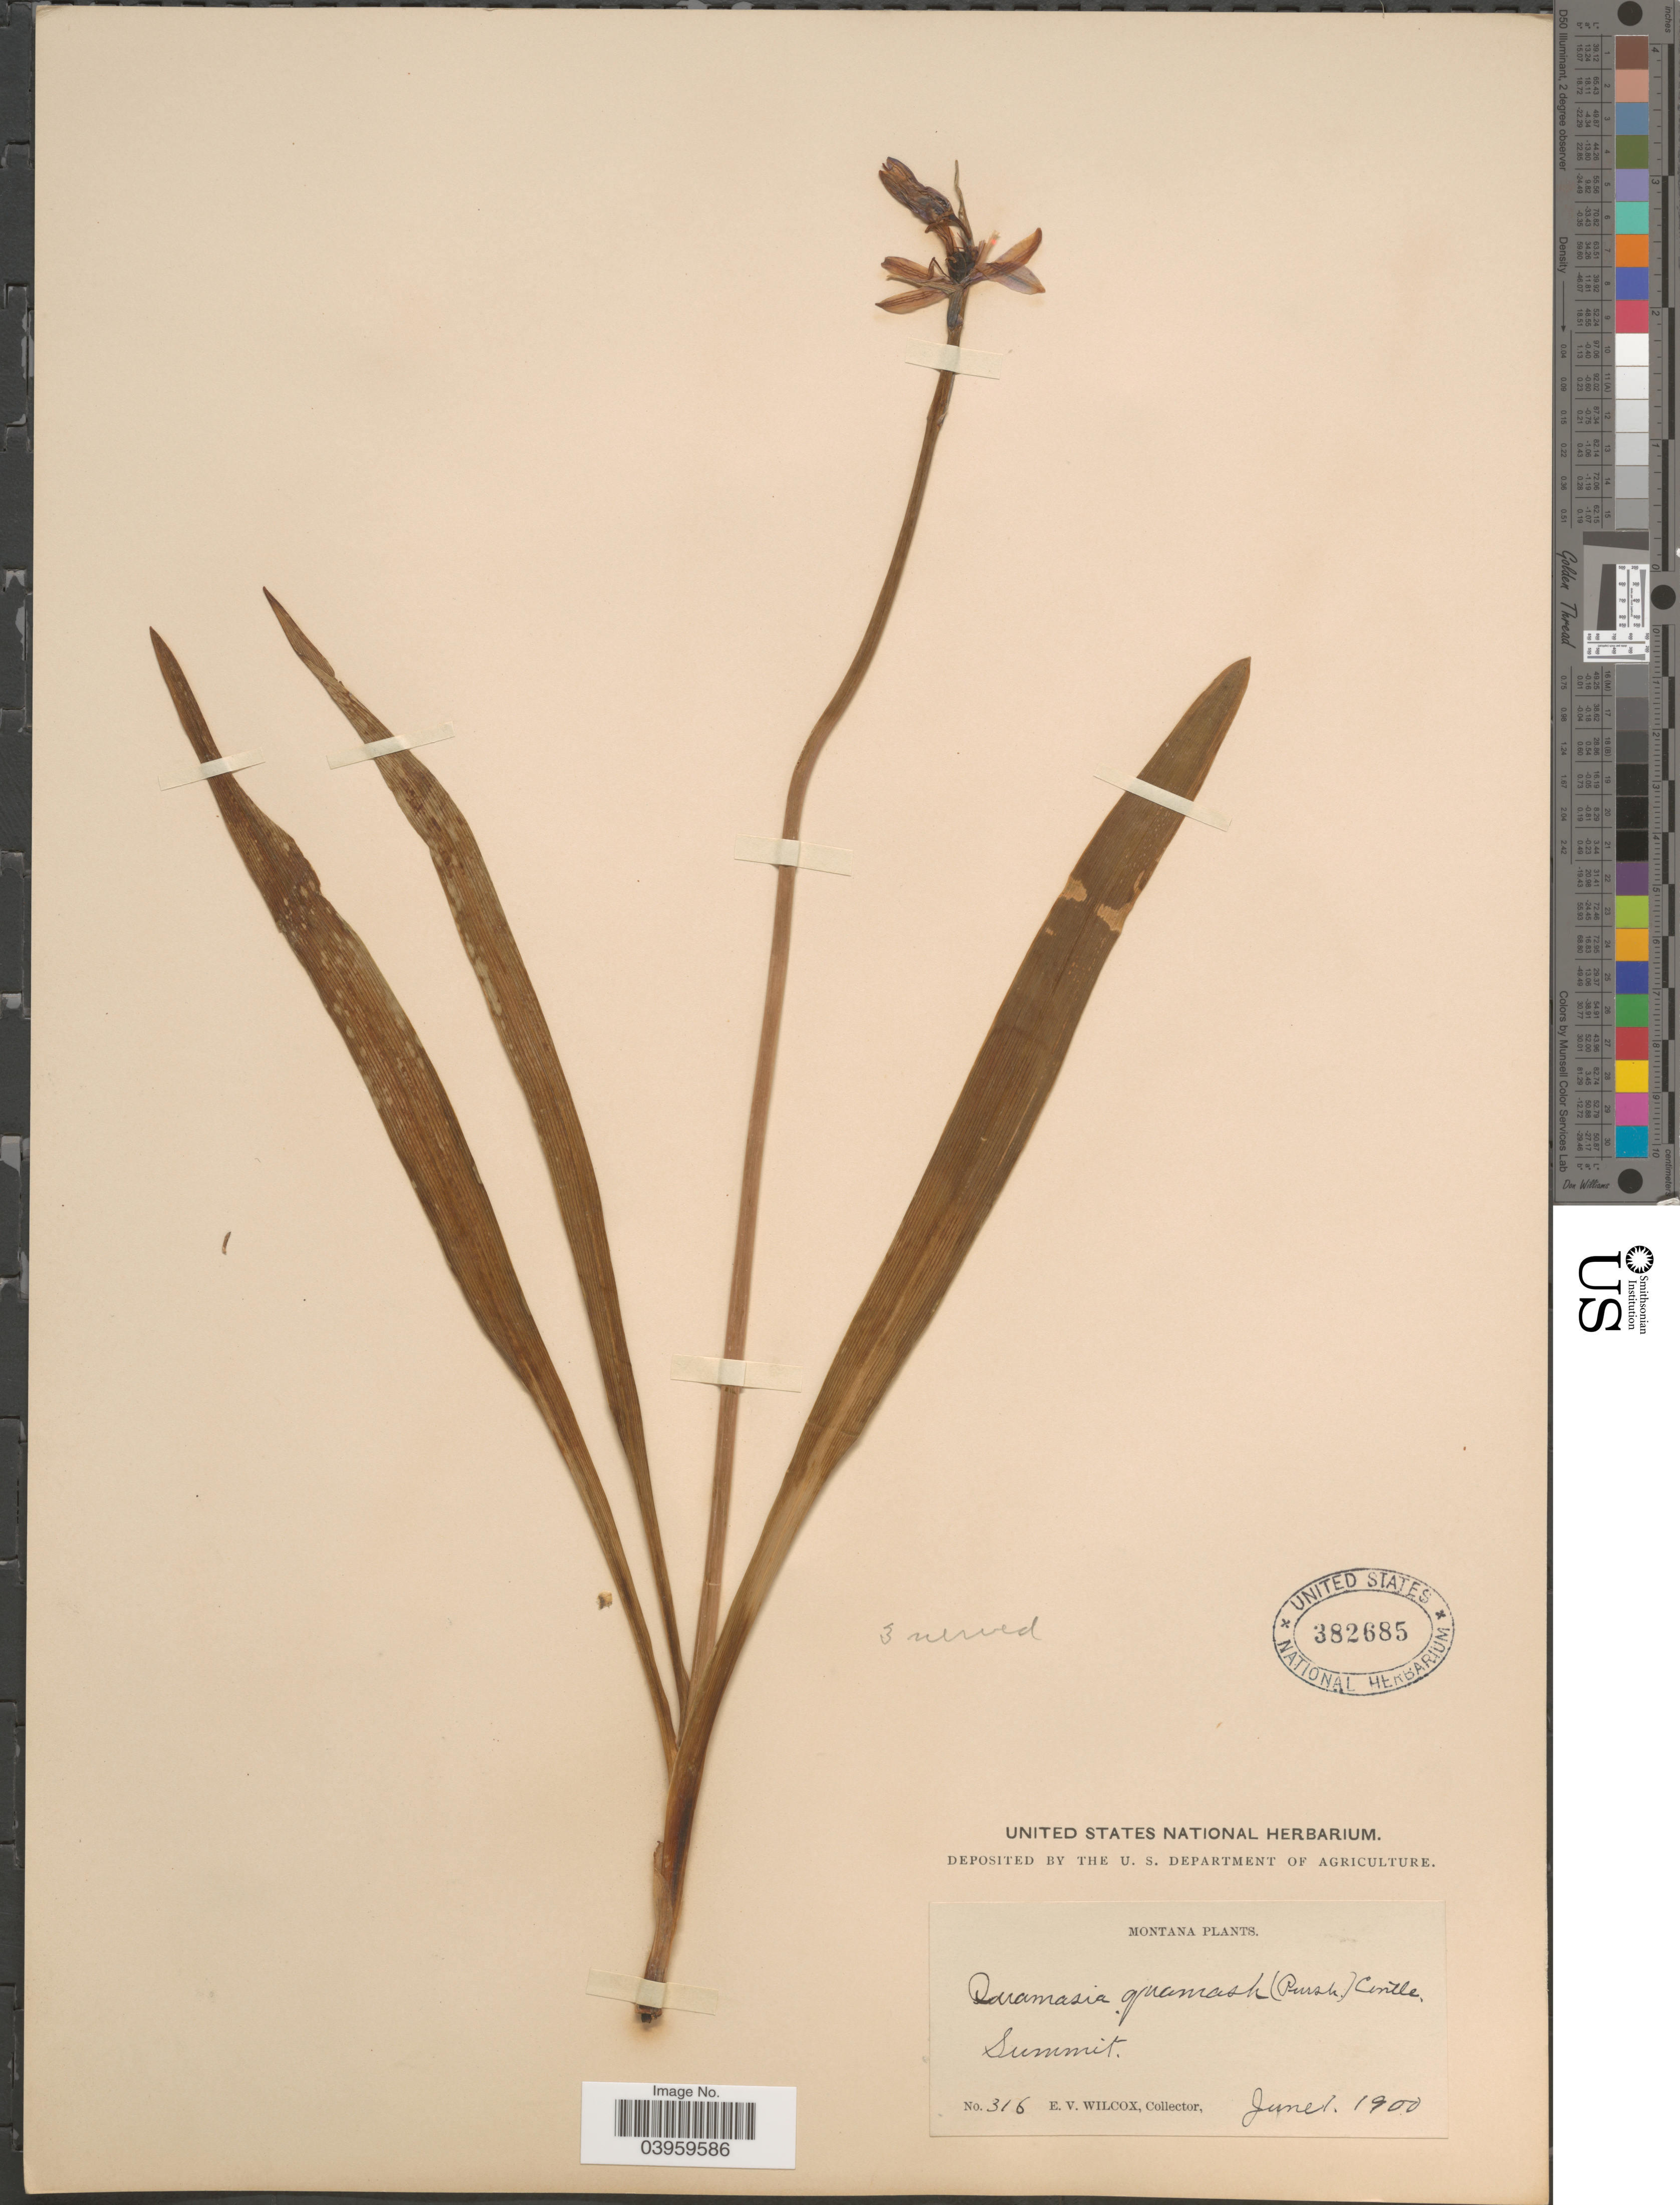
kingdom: Plantae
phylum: Tracheophyta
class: Liliopsida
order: Asparagales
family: Asparagaceae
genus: Camassia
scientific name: Camassia quamash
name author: (Pursh) Greene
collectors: E. V. Wilcox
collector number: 316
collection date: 1900-06-01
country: United States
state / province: Montana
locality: Summit.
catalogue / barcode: US 382685